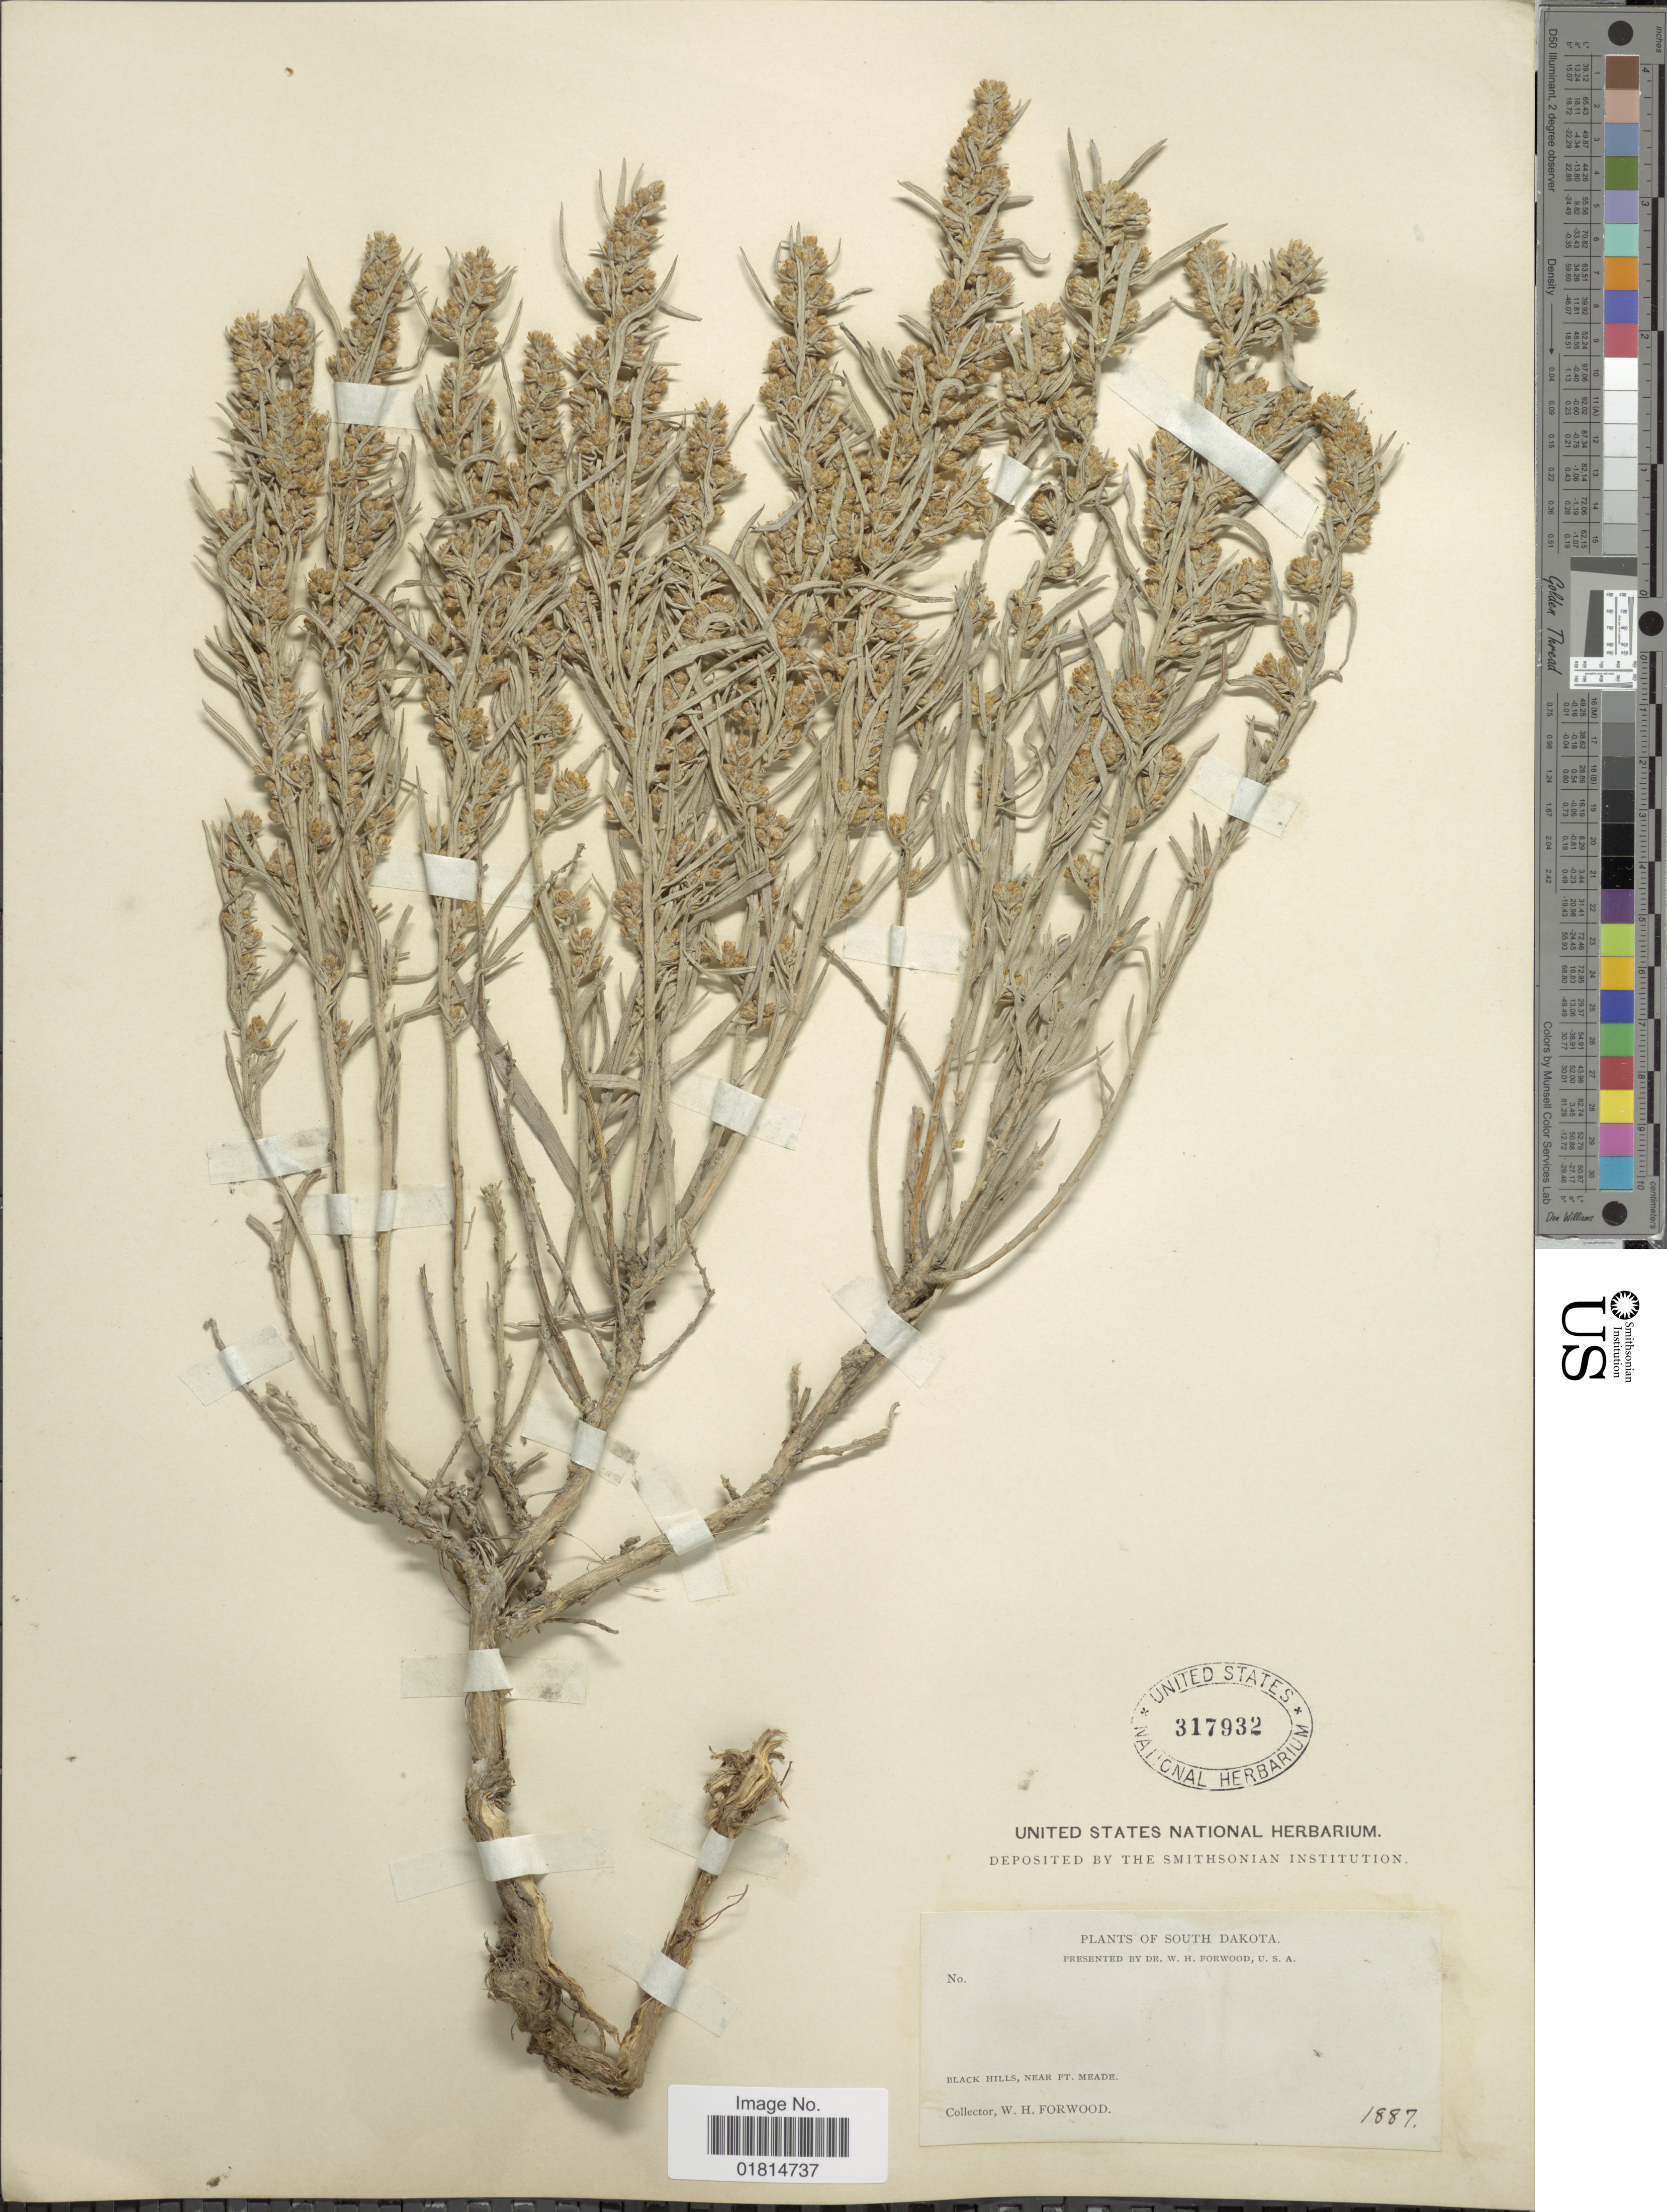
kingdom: Plantae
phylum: Tracheophyta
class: Magnoliopsida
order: Asterales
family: Asteraceae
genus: Artemisia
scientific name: Artemisia cana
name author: Pursh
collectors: W. Forwood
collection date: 1887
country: United States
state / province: South Dakota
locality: Black Hills, near Ft. Meade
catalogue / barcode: US 317932